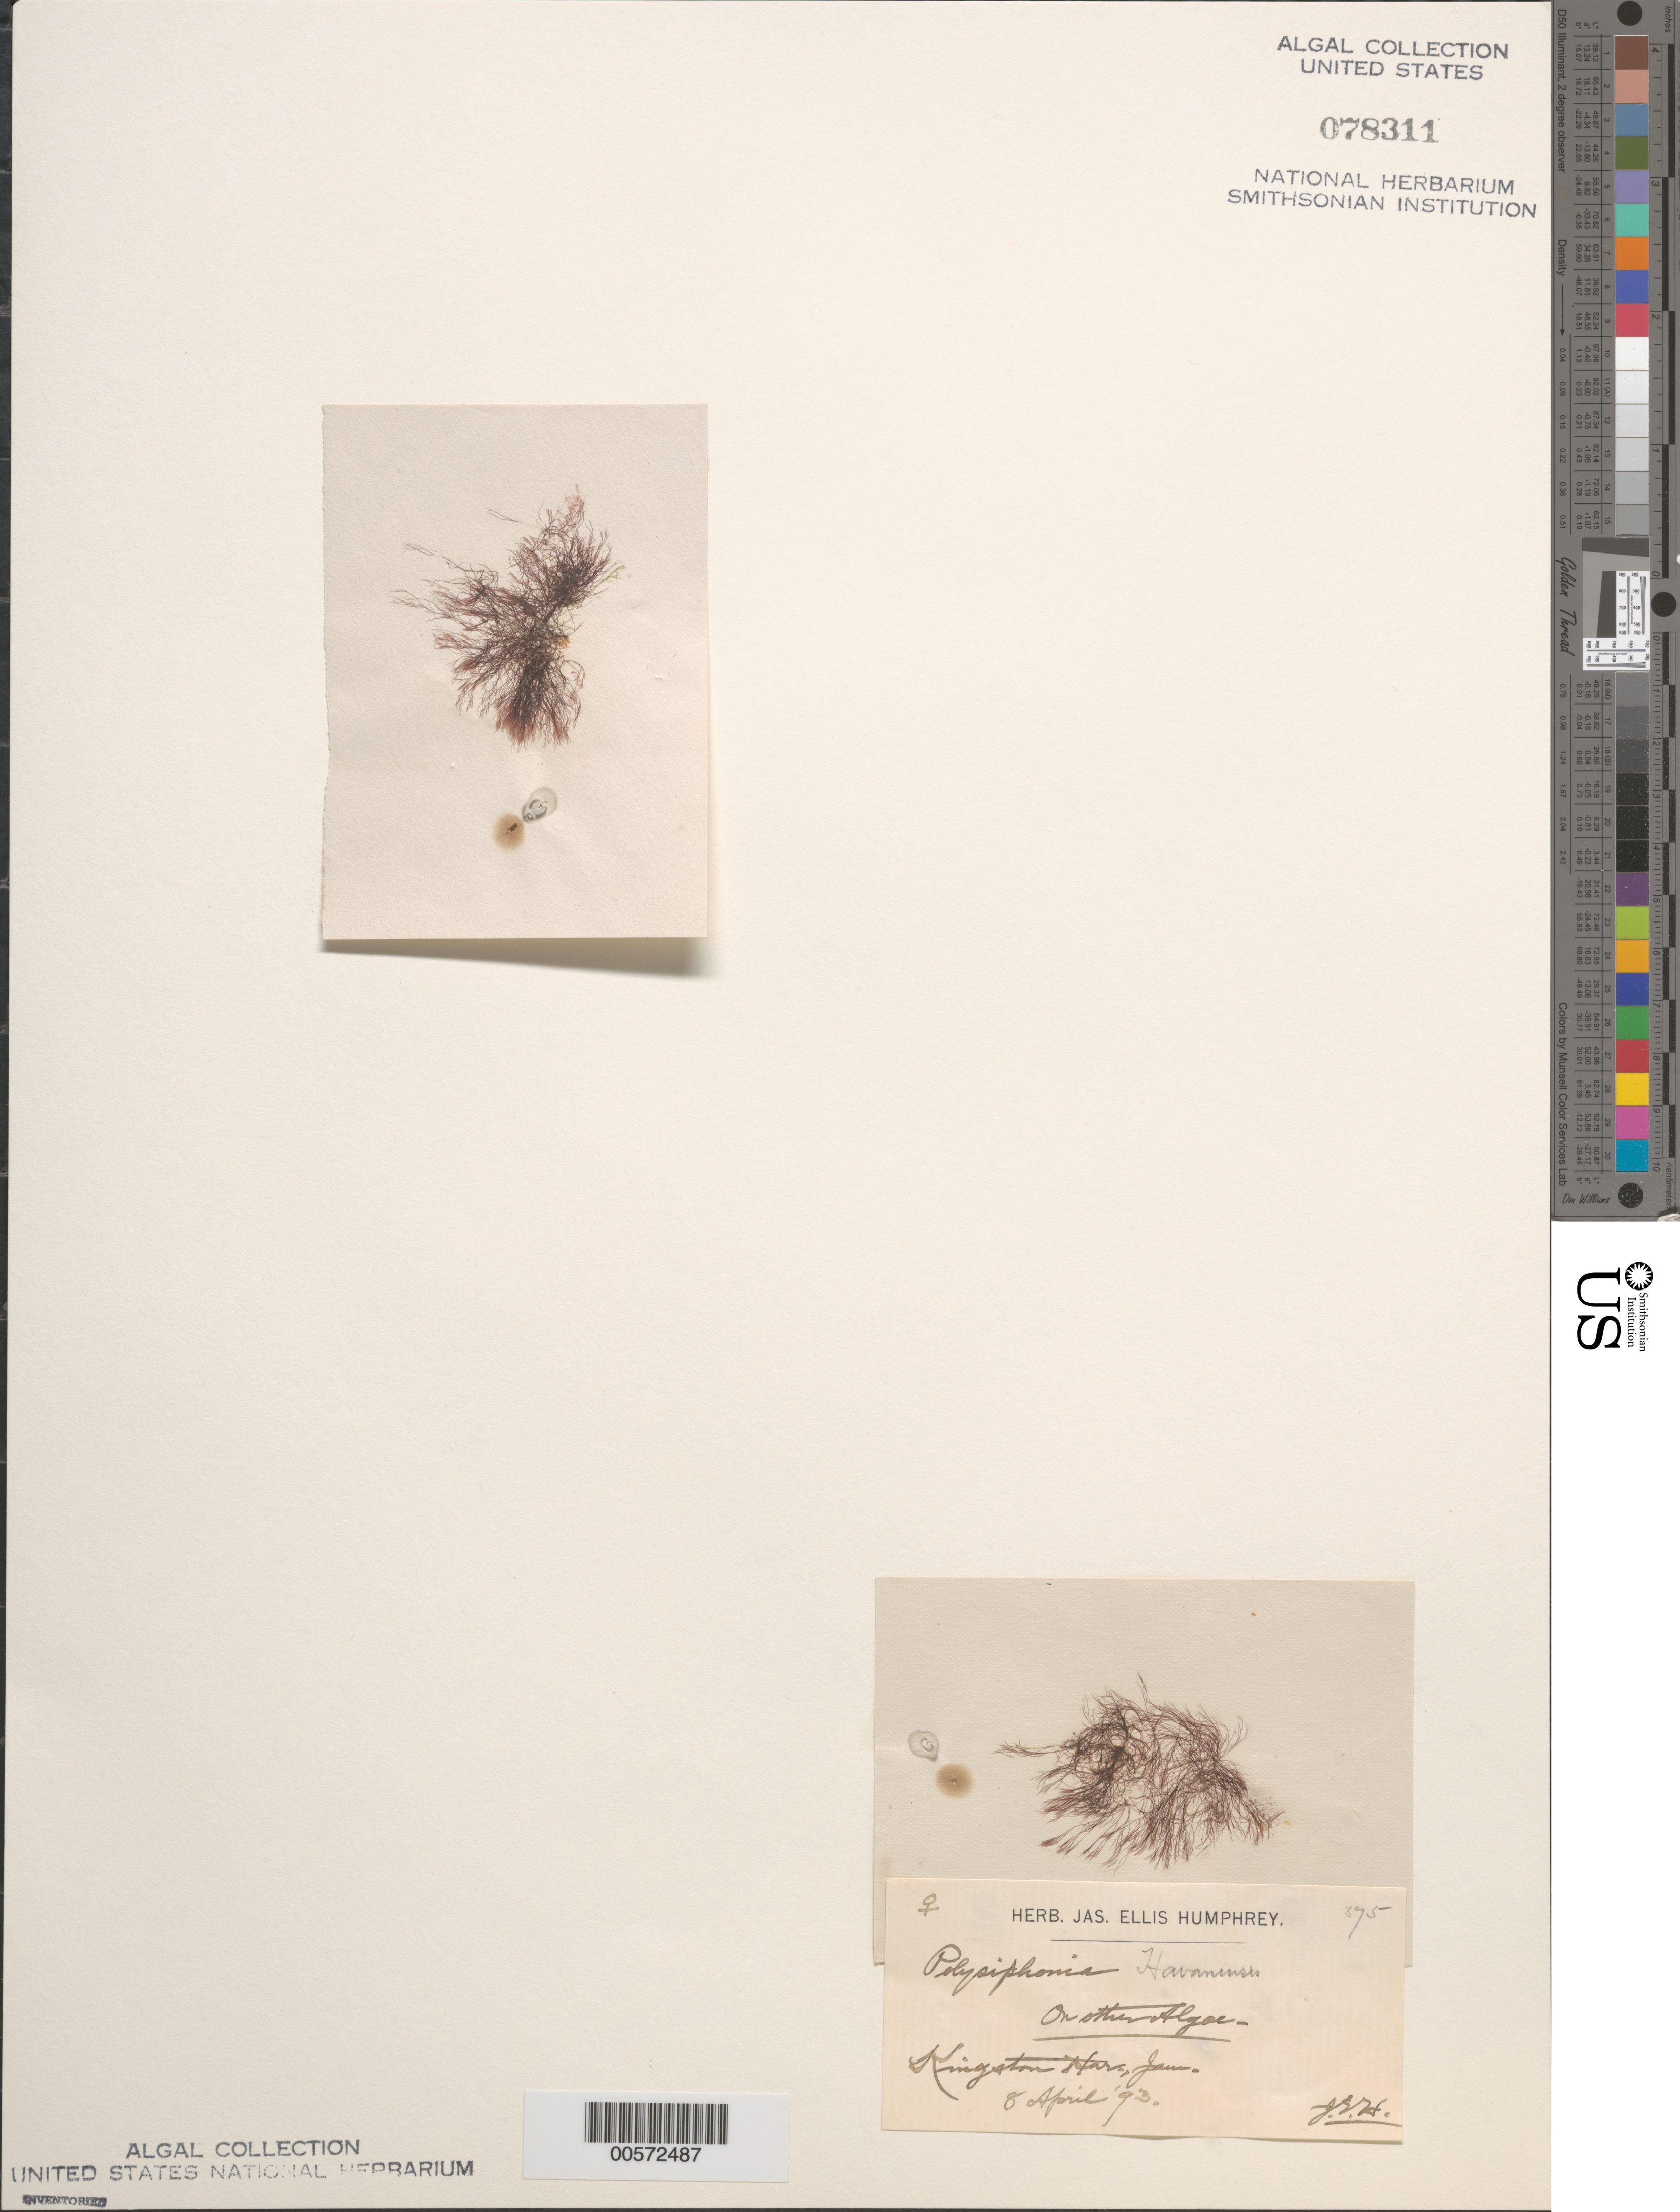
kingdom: Plantae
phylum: Rhodophyta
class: Florideophyceae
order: Ceramiales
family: Rhodomelaceae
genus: Polysiphonia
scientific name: Polysiphonia havanensis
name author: Mont.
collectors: J. Humphrey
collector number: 375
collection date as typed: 08 Apr 1893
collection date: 1893-04-08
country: Jamaica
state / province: Kingston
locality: Kingston Harbor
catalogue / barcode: US 78311